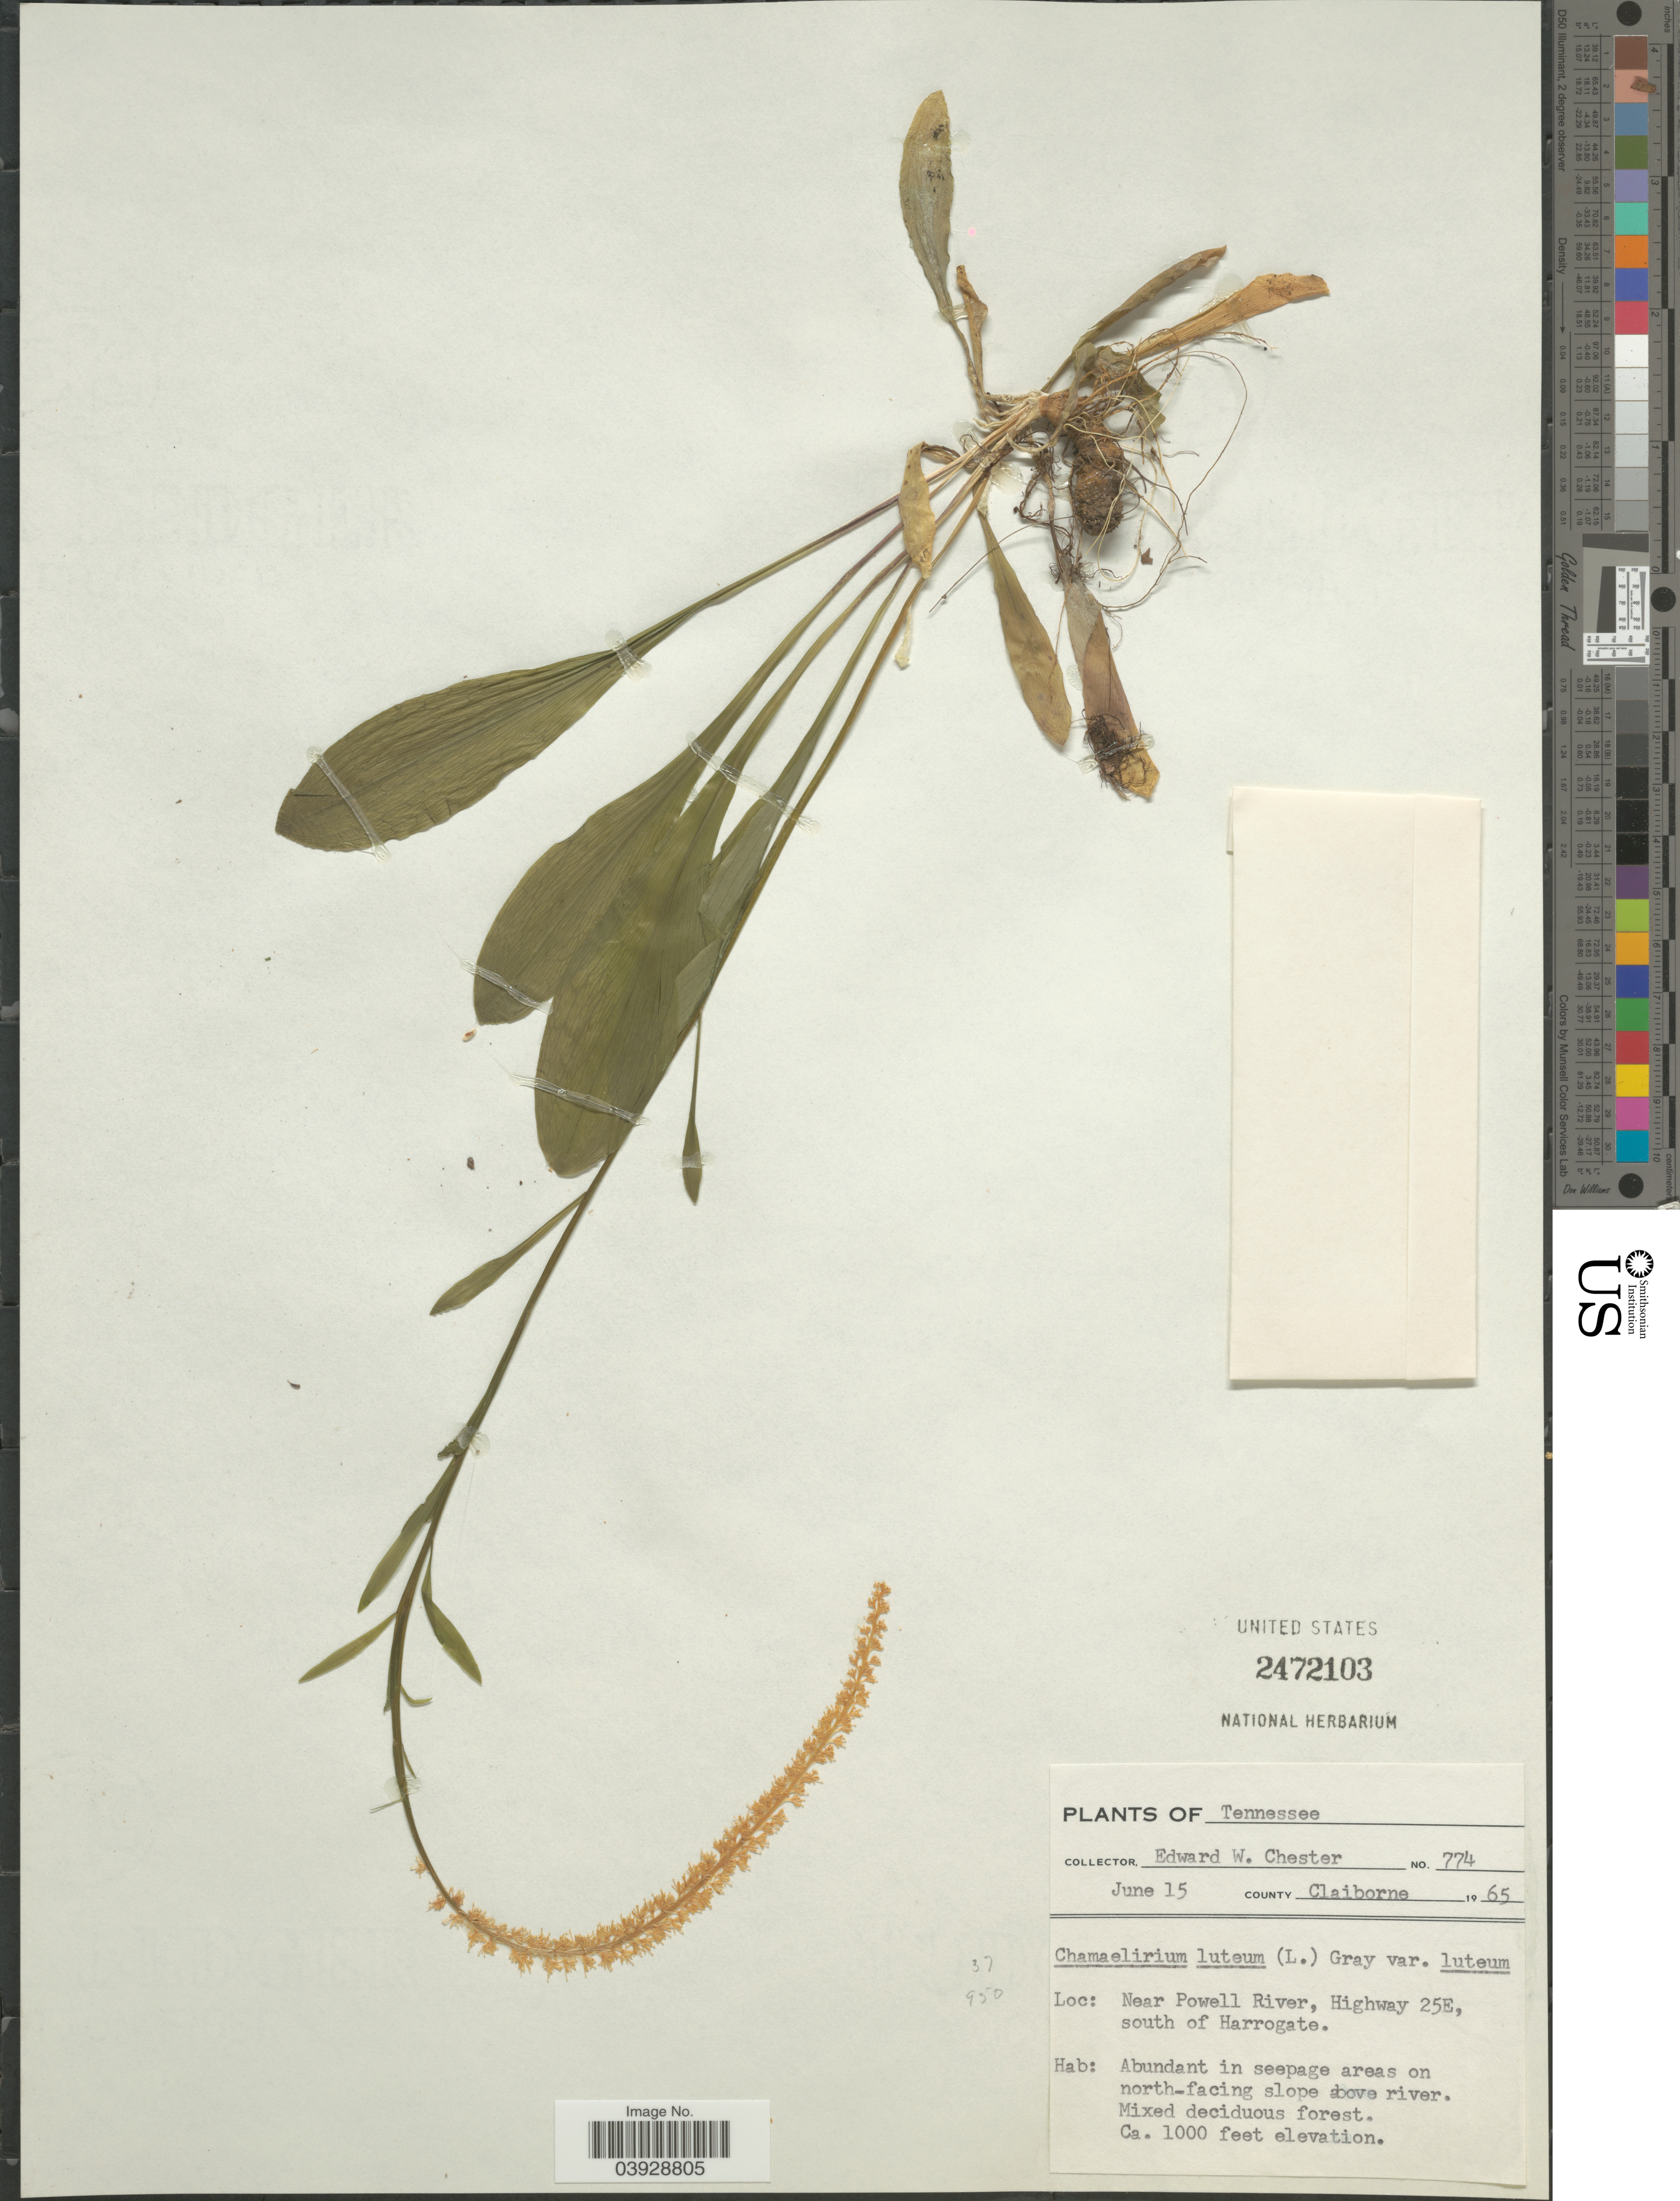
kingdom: Plantae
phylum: Tracheophyta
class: Liliopsida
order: Liliales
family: Melanthiaceae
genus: Chamaelirium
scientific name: Chamaelirium luteum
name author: (L.) A. Gray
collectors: E. W. Chester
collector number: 774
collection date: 1965-06-15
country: United States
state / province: Tennessee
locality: County Claiborne. Near Powell River, Highway 25E, south of Harrogate. On north-facing slope above river.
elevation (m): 305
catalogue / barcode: US 2472103